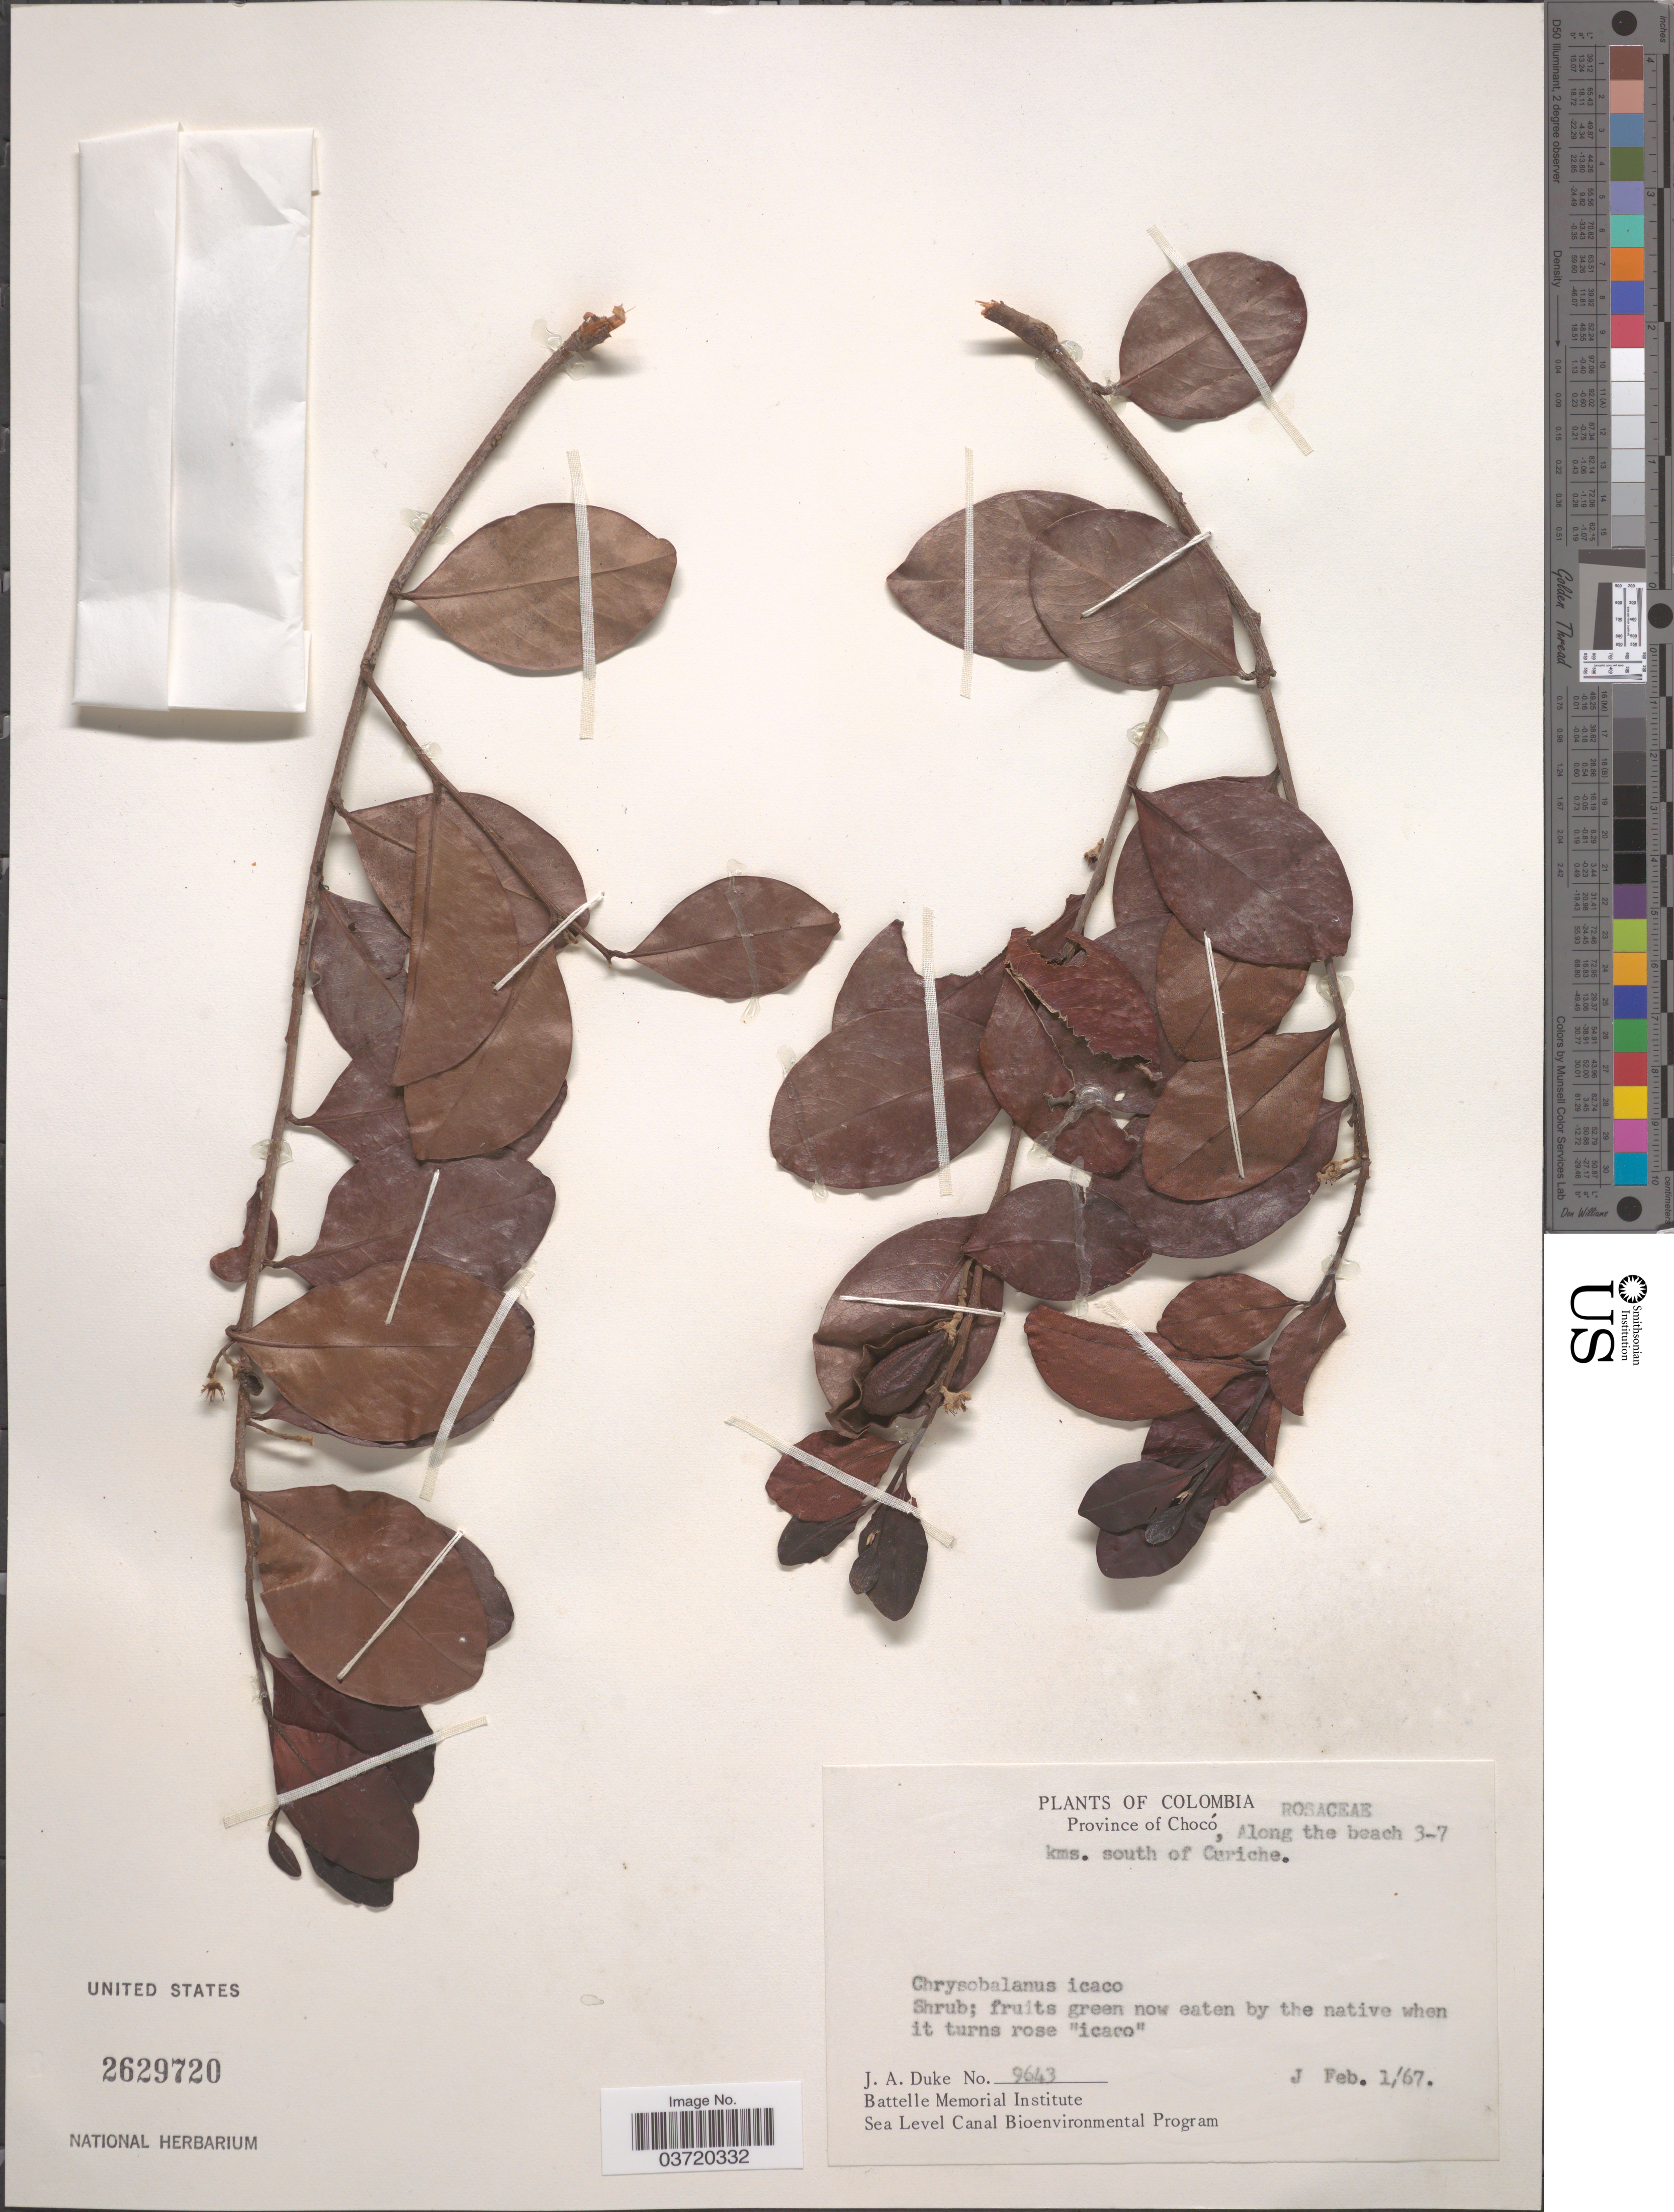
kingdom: Plantae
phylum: Tracheophyta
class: Magnoliopsida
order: Malpighiales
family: Chrysobalanaceae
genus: Chrysobalanus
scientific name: Chrysobalanus icaco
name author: L.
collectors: J. A. Duke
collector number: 9643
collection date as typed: Transcribed d/m/y: 1/2/67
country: Colombia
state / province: Chocó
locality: Along the beach 3-7 kms. south of Curiche.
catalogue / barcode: US 2629720